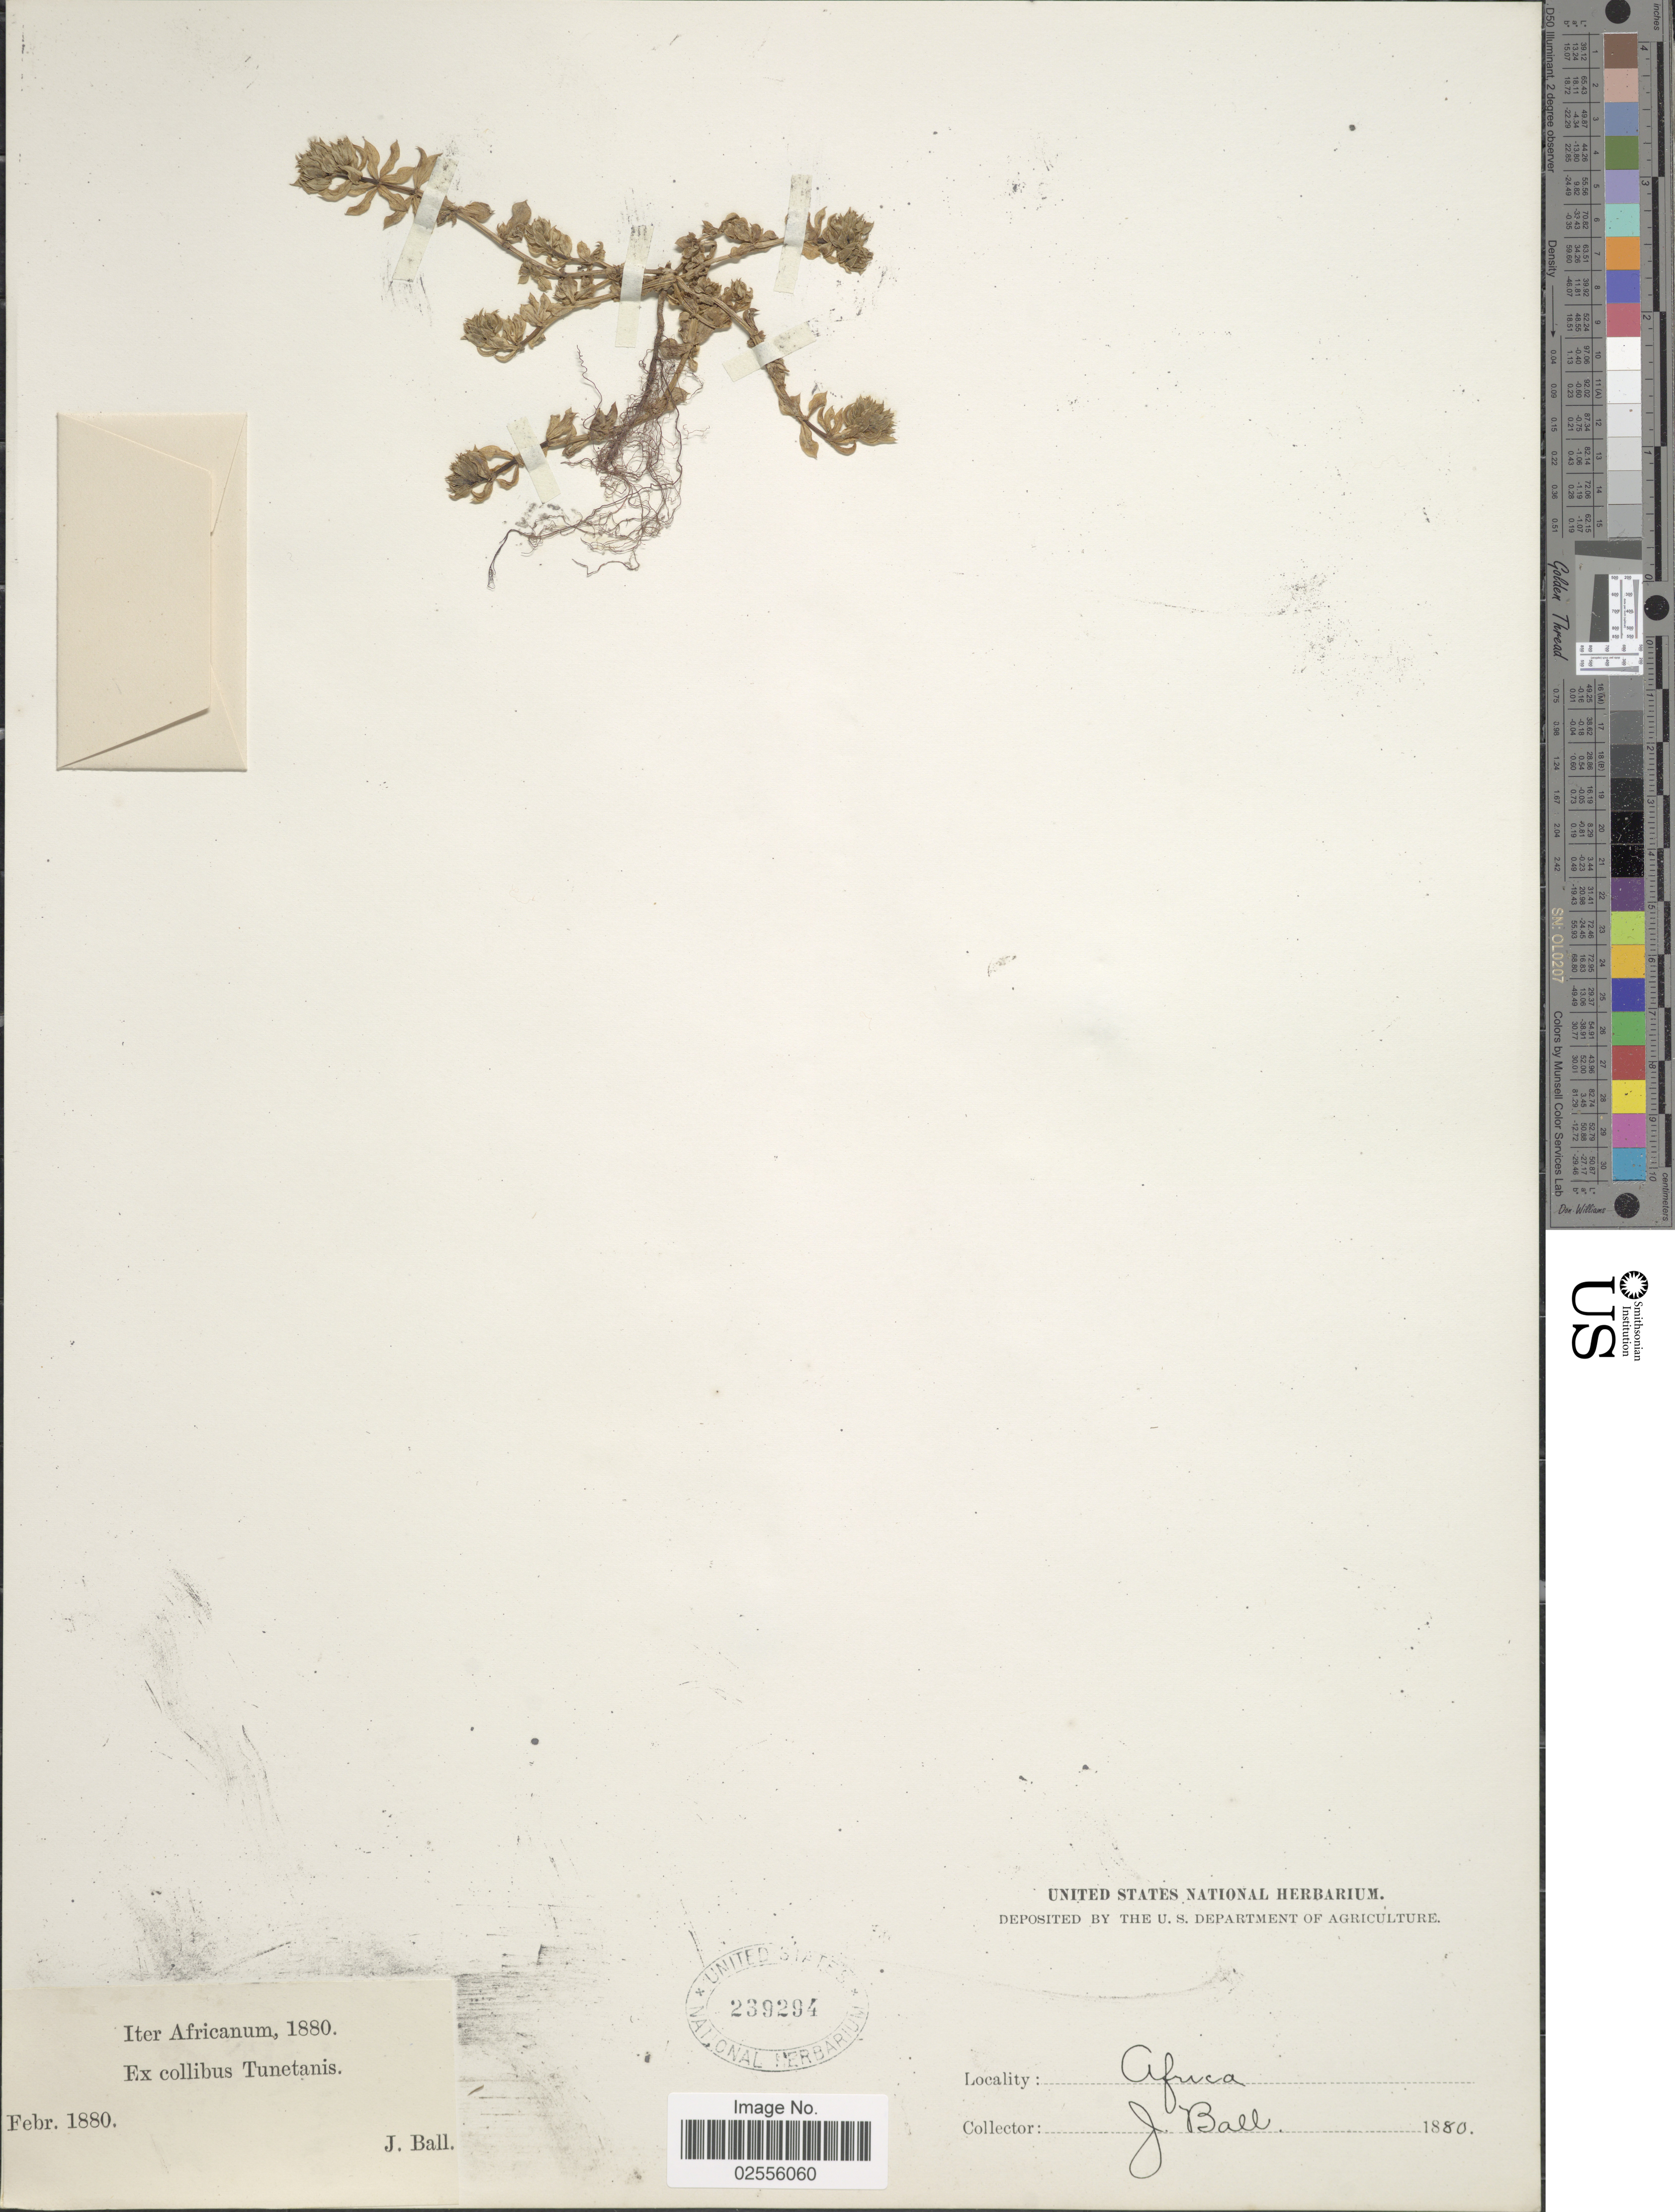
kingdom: Plantae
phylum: Tracheophyta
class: Magnoliopsida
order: Gentianales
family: Rubiaceae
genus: Asperula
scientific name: Asperula sp.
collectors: J. Ball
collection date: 1880-02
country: Tunisia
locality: Iter Africanum, Africa, Ex collibus Tunetanis.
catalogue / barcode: US 239294